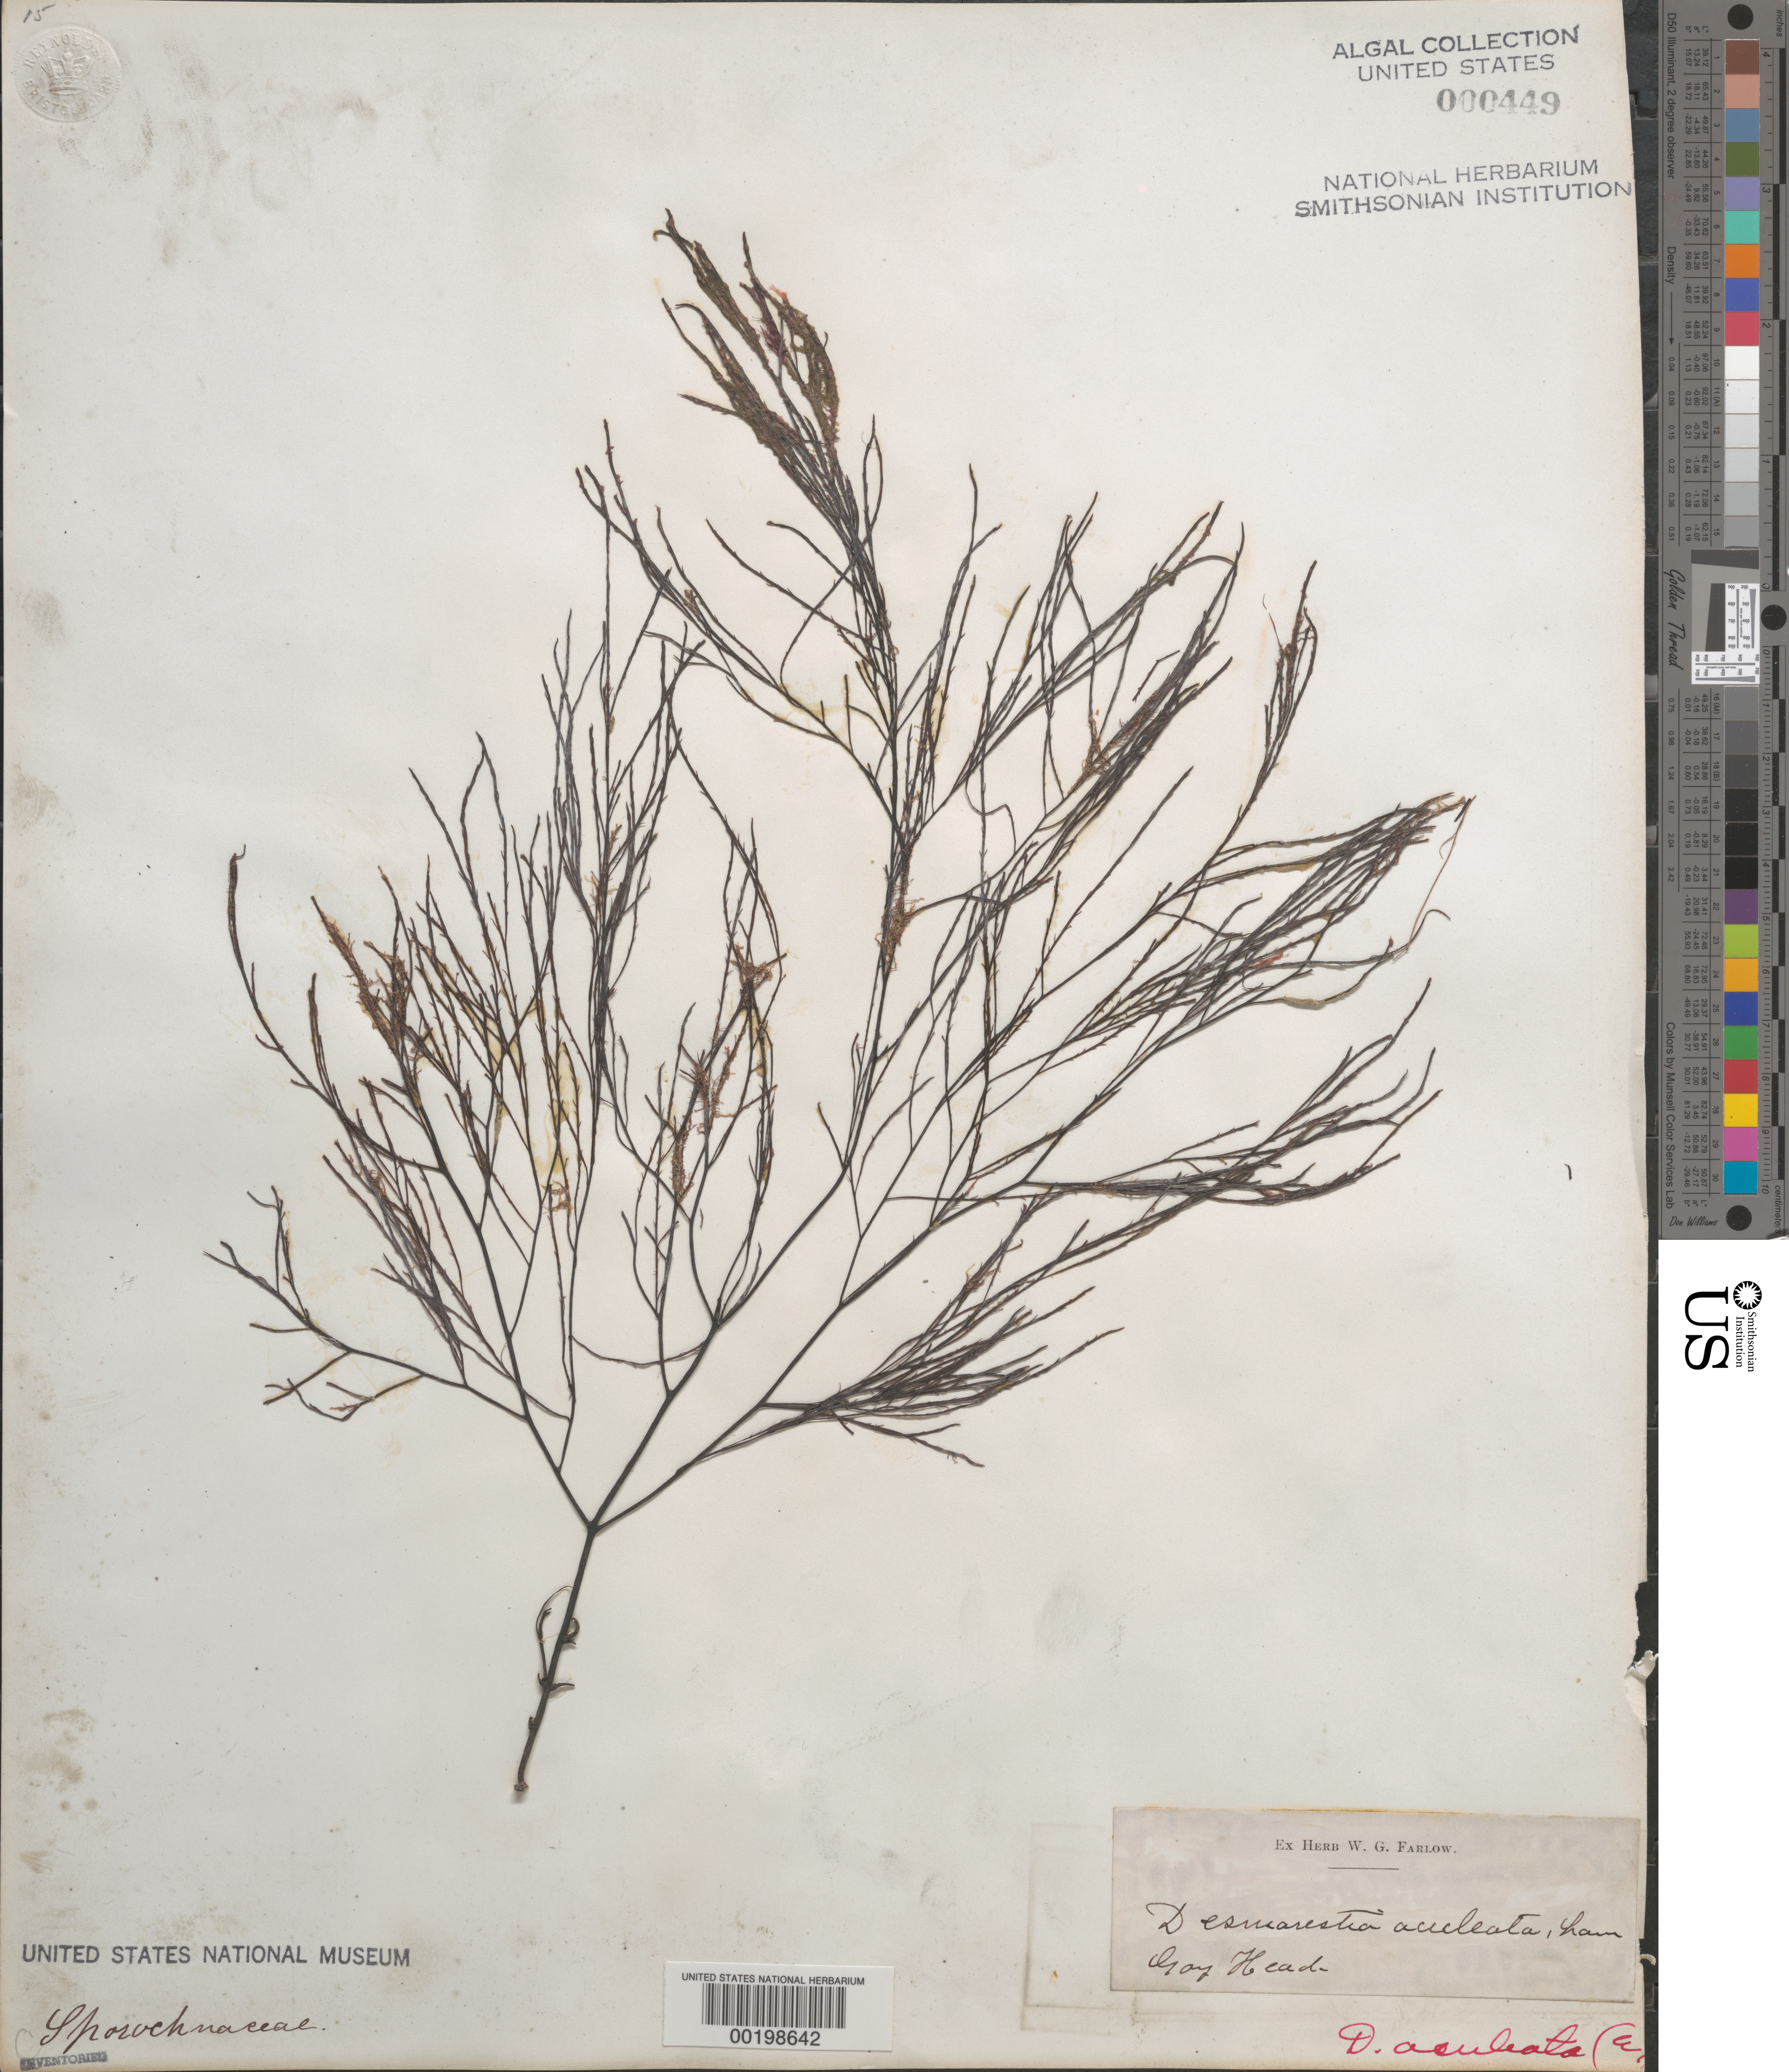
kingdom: Chromista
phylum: Ochrophyta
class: Phaeophyceae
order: Desmarestiales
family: Desmarestiaceae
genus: Desmarestia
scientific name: Desmarestia aculeata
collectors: W. Farlow (Herbarium)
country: United States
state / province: Massachusetts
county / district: Dukes County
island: Martha's Vineyard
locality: Gay Head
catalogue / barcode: US 449